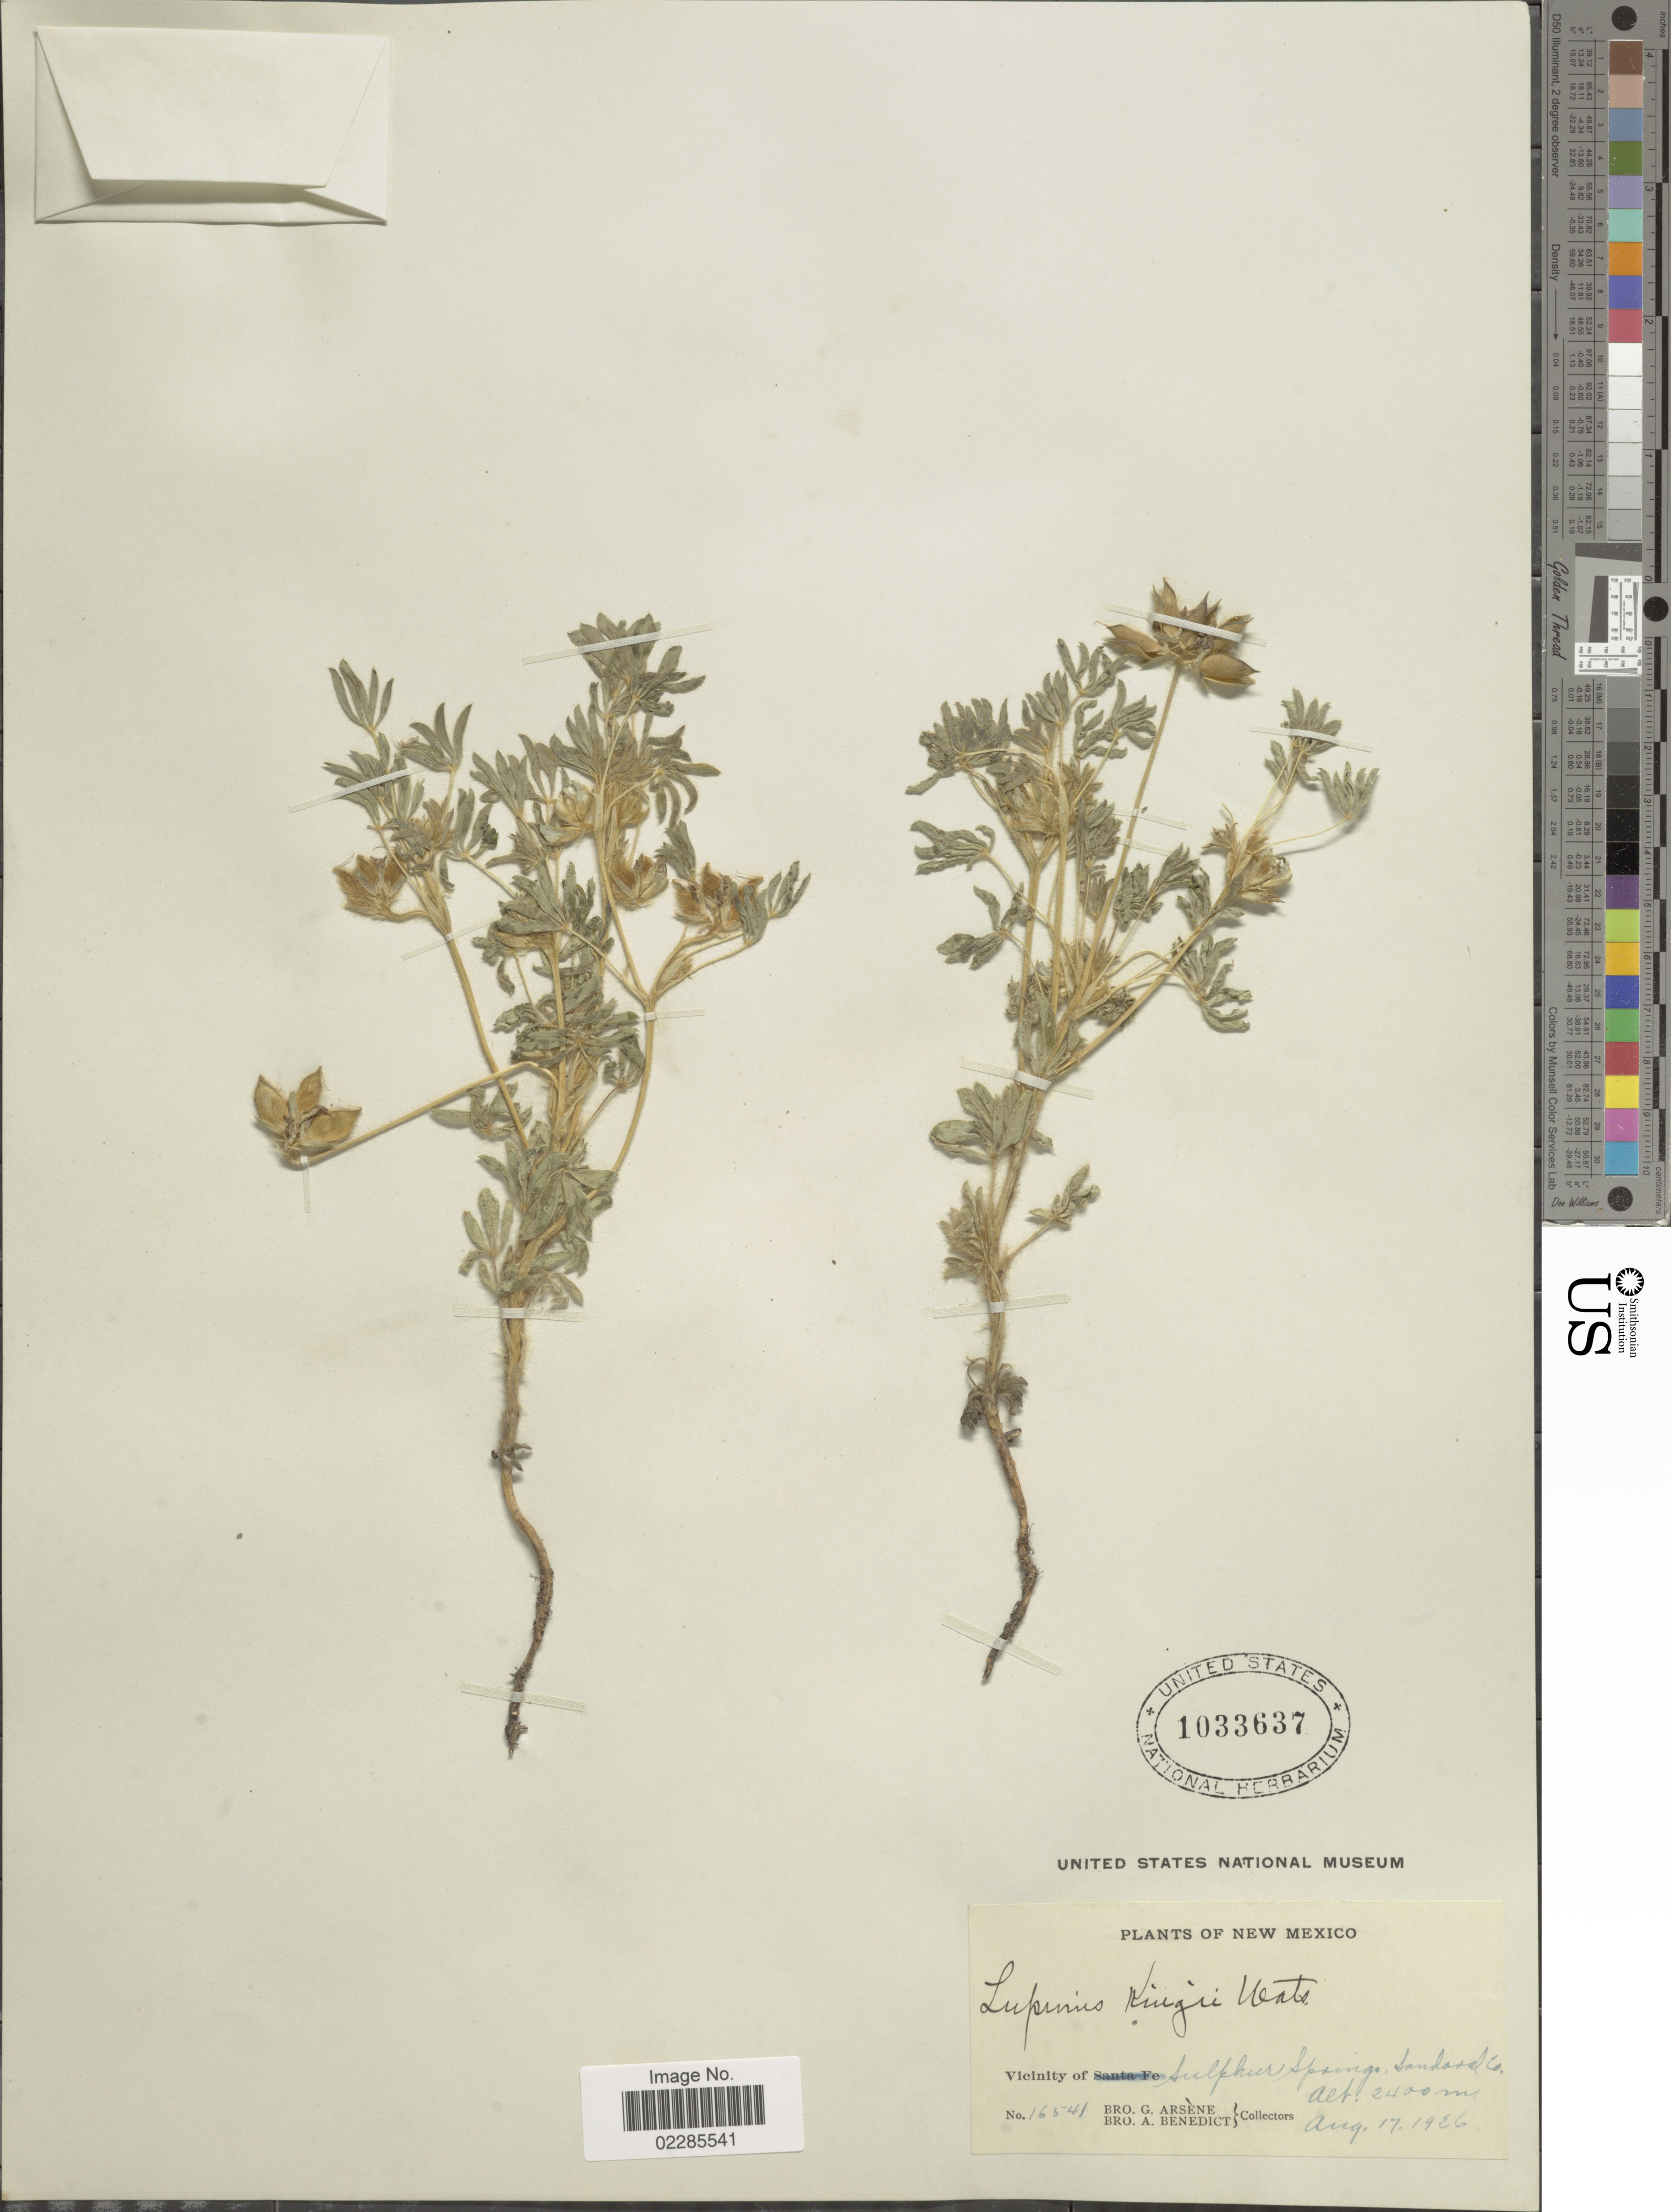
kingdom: Plantae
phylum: Tracheophyta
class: Magnoliopsida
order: Fabales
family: Fabaceae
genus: Lupinus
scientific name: Lupinus kingii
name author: S. Watson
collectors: Bro. G. Arsène & Bro. A. Benedict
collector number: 16541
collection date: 1926-08-17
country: United States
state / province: New Mexico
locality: Vicinity of Sulphur Springs, Sandard Co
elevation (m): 2400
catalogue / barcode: US 1033637